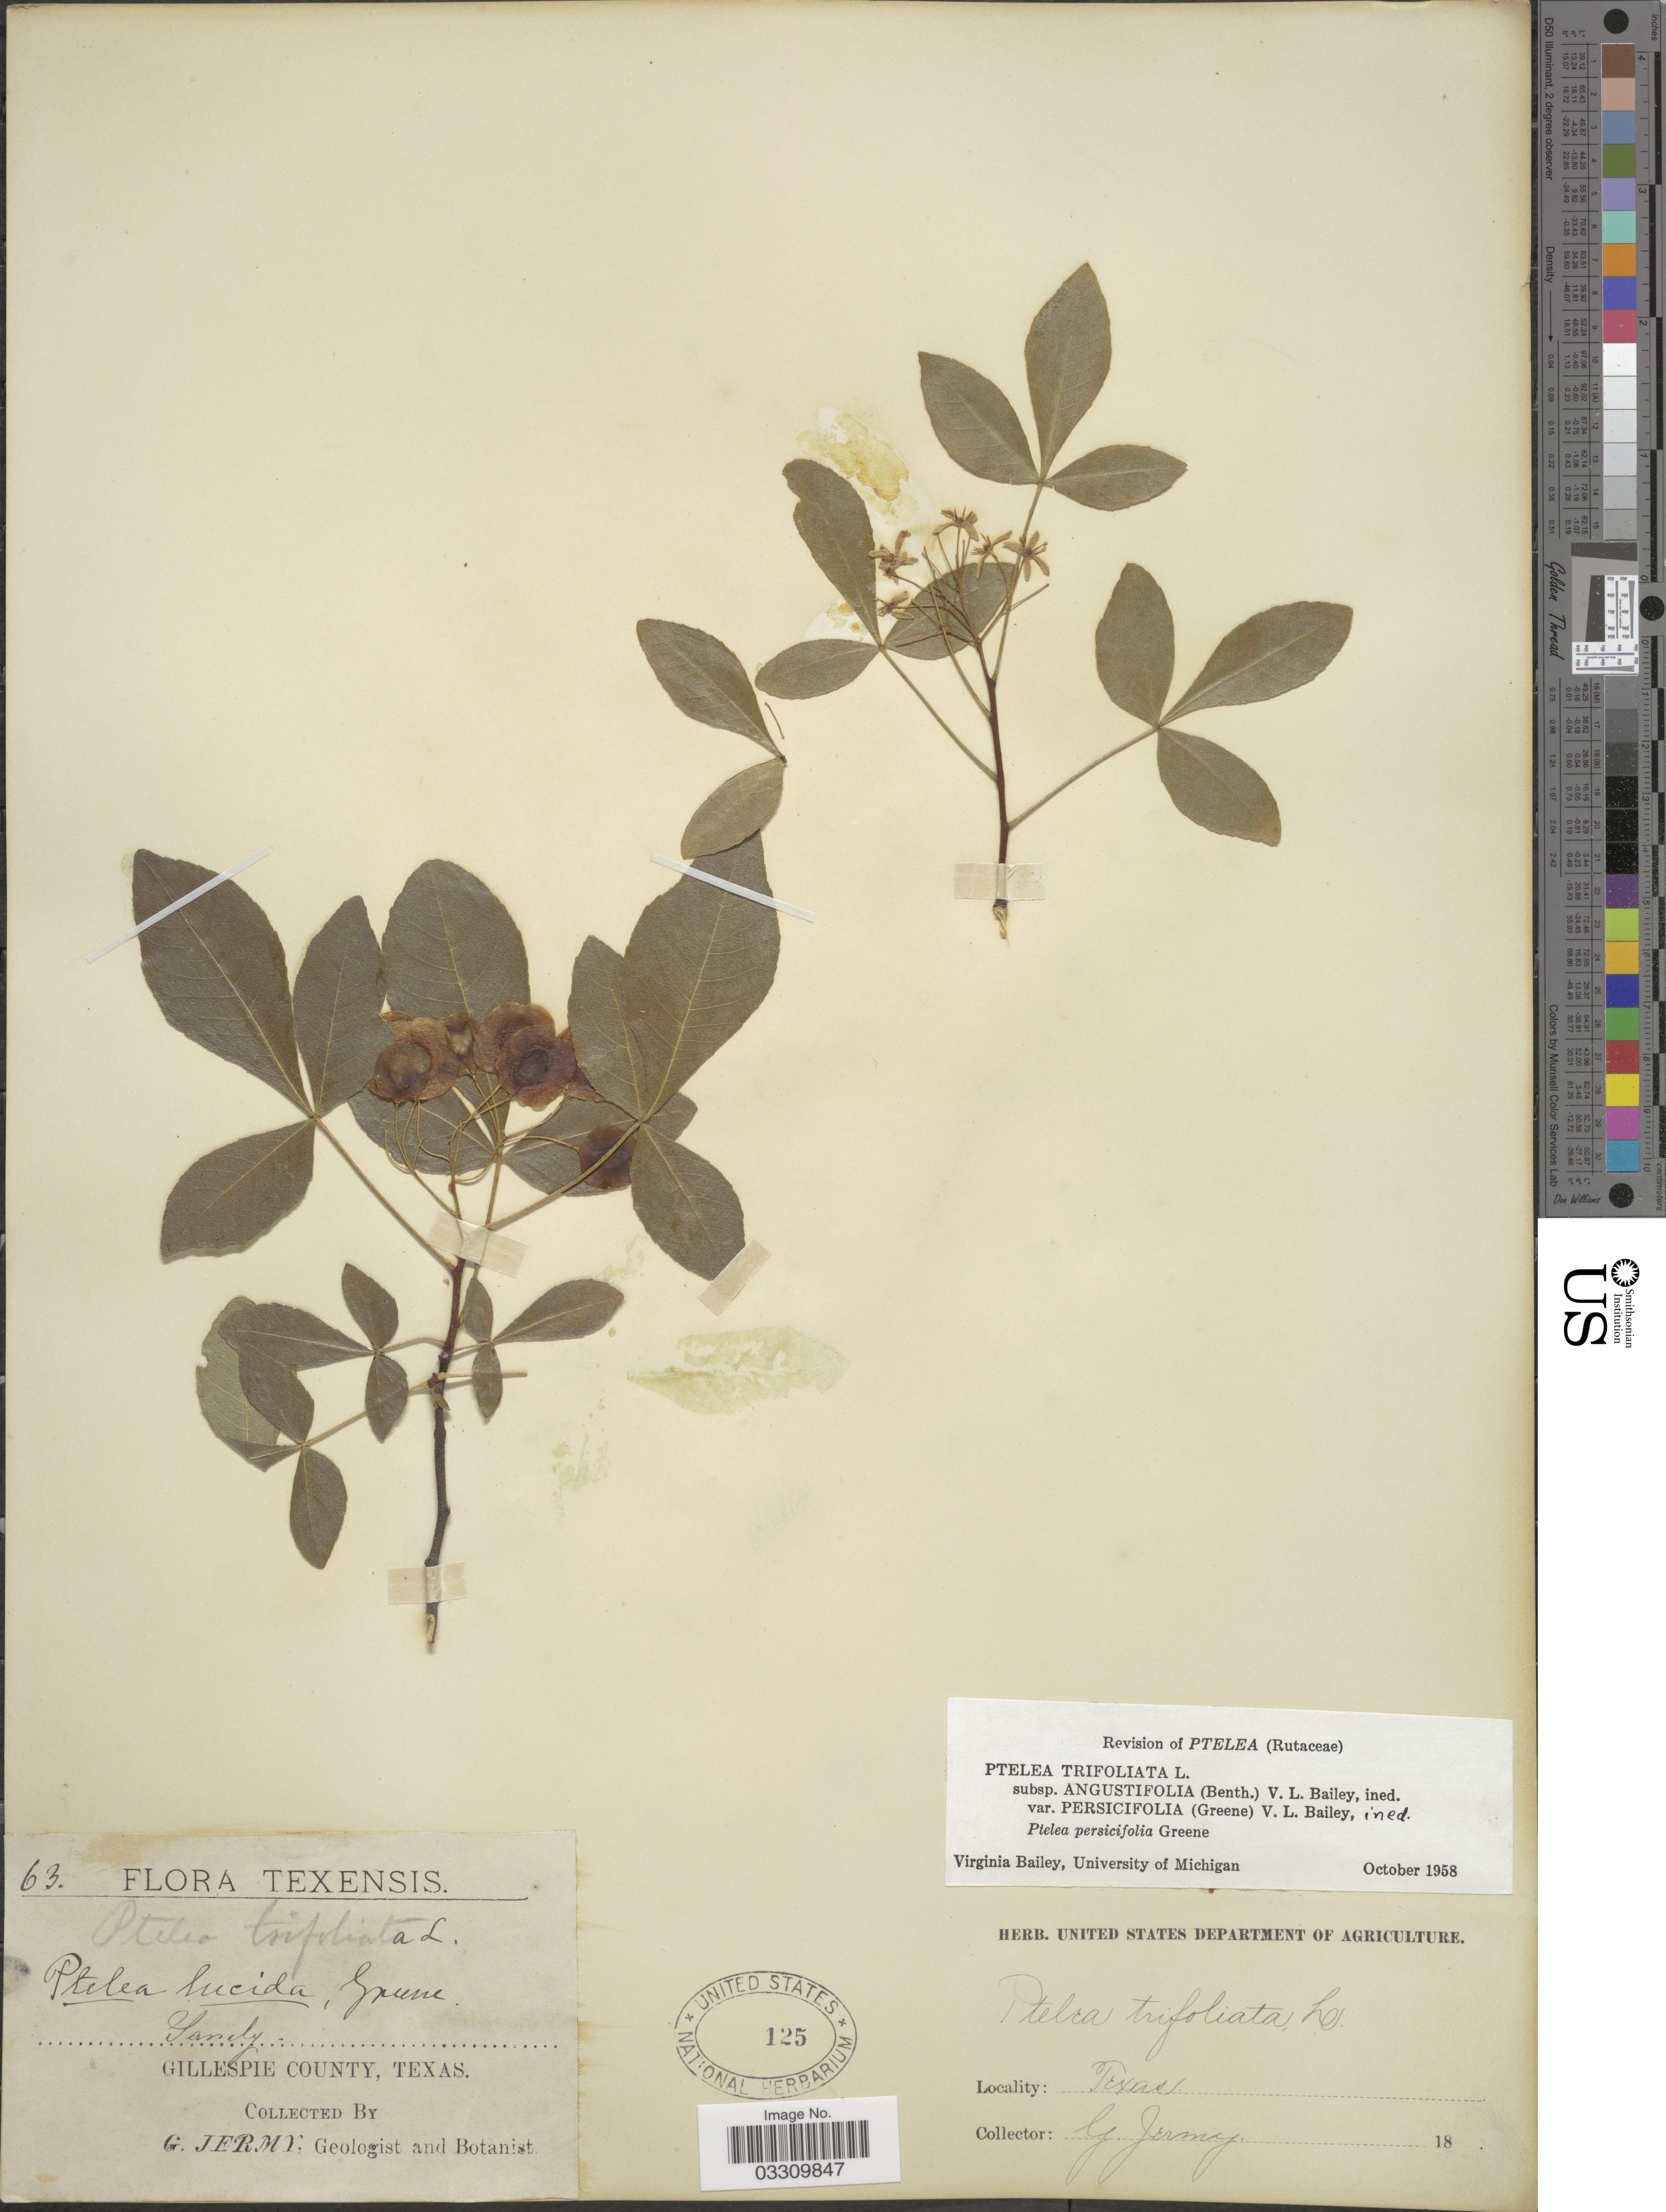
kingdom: Plantae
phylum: Tracheophyta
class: Magnoliopsida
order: Sapindales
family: Rutaceae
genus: Ptelea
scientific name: Ptelea trifoliata var. persicifolia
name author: (S.W. Greene) V. L. Bailey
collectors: G. Jermy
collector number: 63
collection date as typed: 18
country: United States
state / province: Texas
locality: Gillespie County.